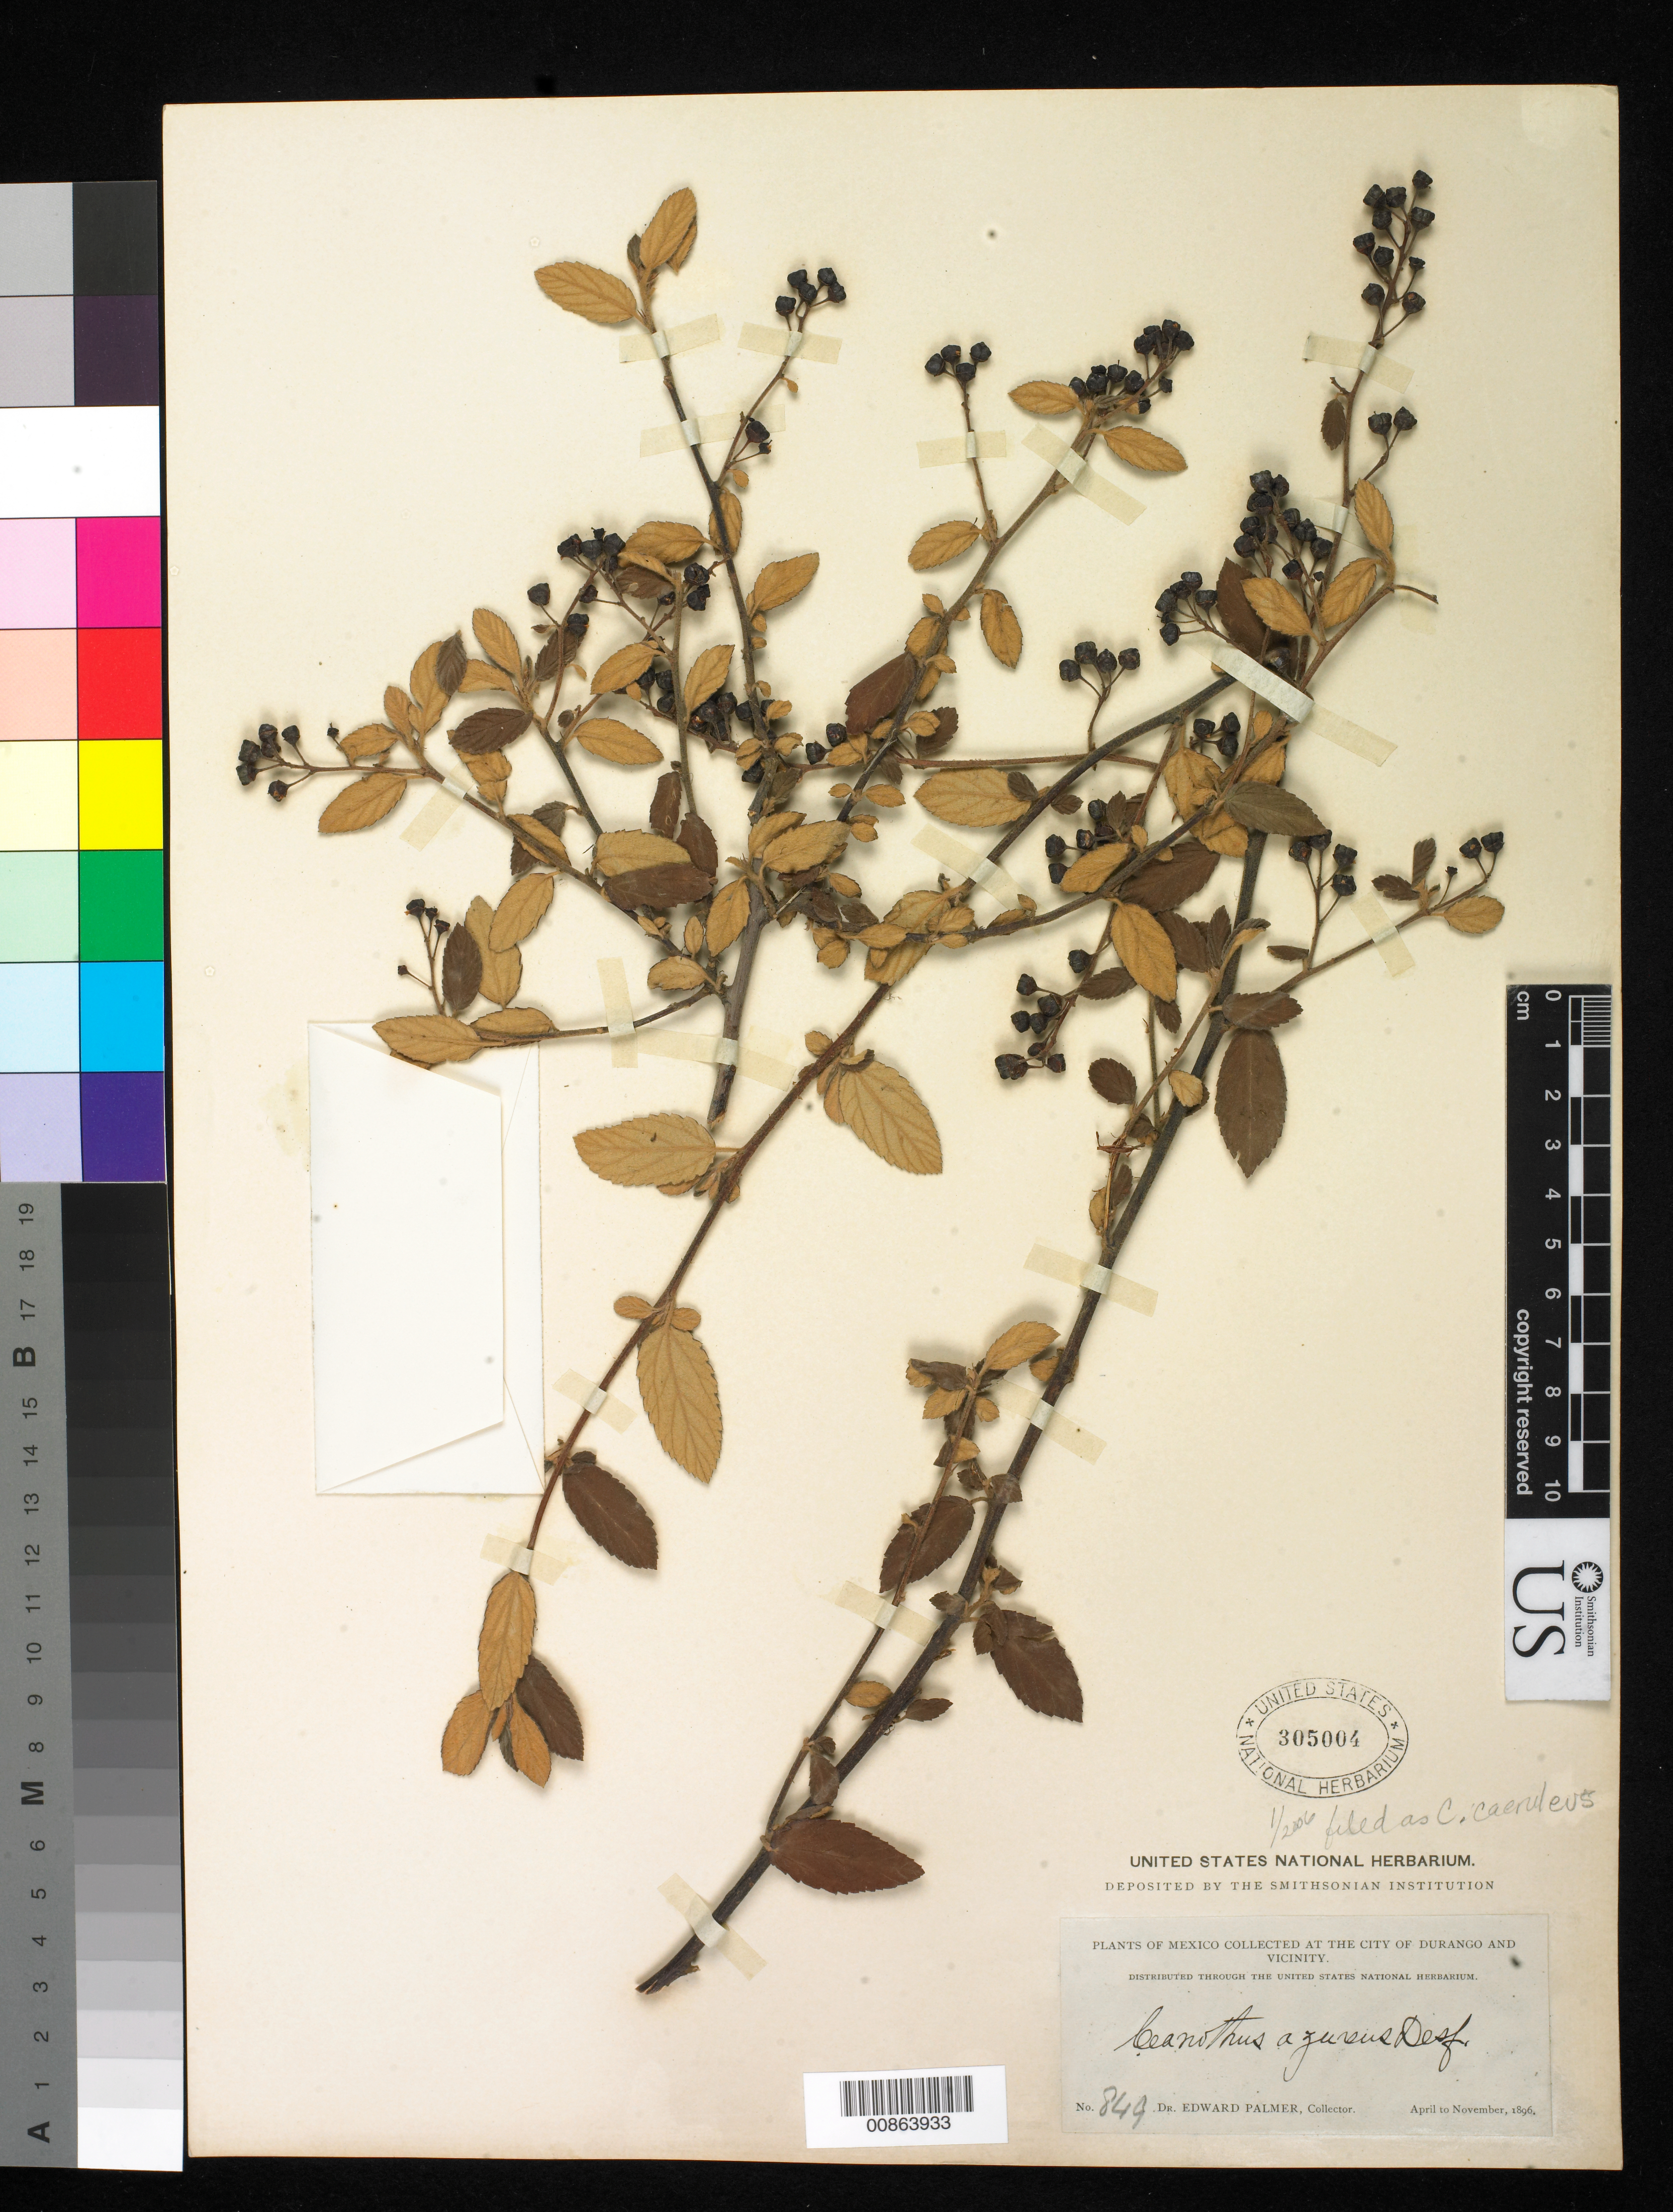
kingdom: Plantae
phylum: Tracheophyta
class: Magnoliopsida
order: Rosales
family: Rhamnaceae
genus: Ceanothus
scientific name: Ceanothus caeruleus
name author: Lag.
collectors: E. Palmer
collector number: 849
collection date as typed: Apr 1896 to -- Nov 1896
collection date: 1896-04/1896-11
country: Mexico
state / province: Durango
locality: City of Durango and vicinity.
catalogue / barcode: US 305004